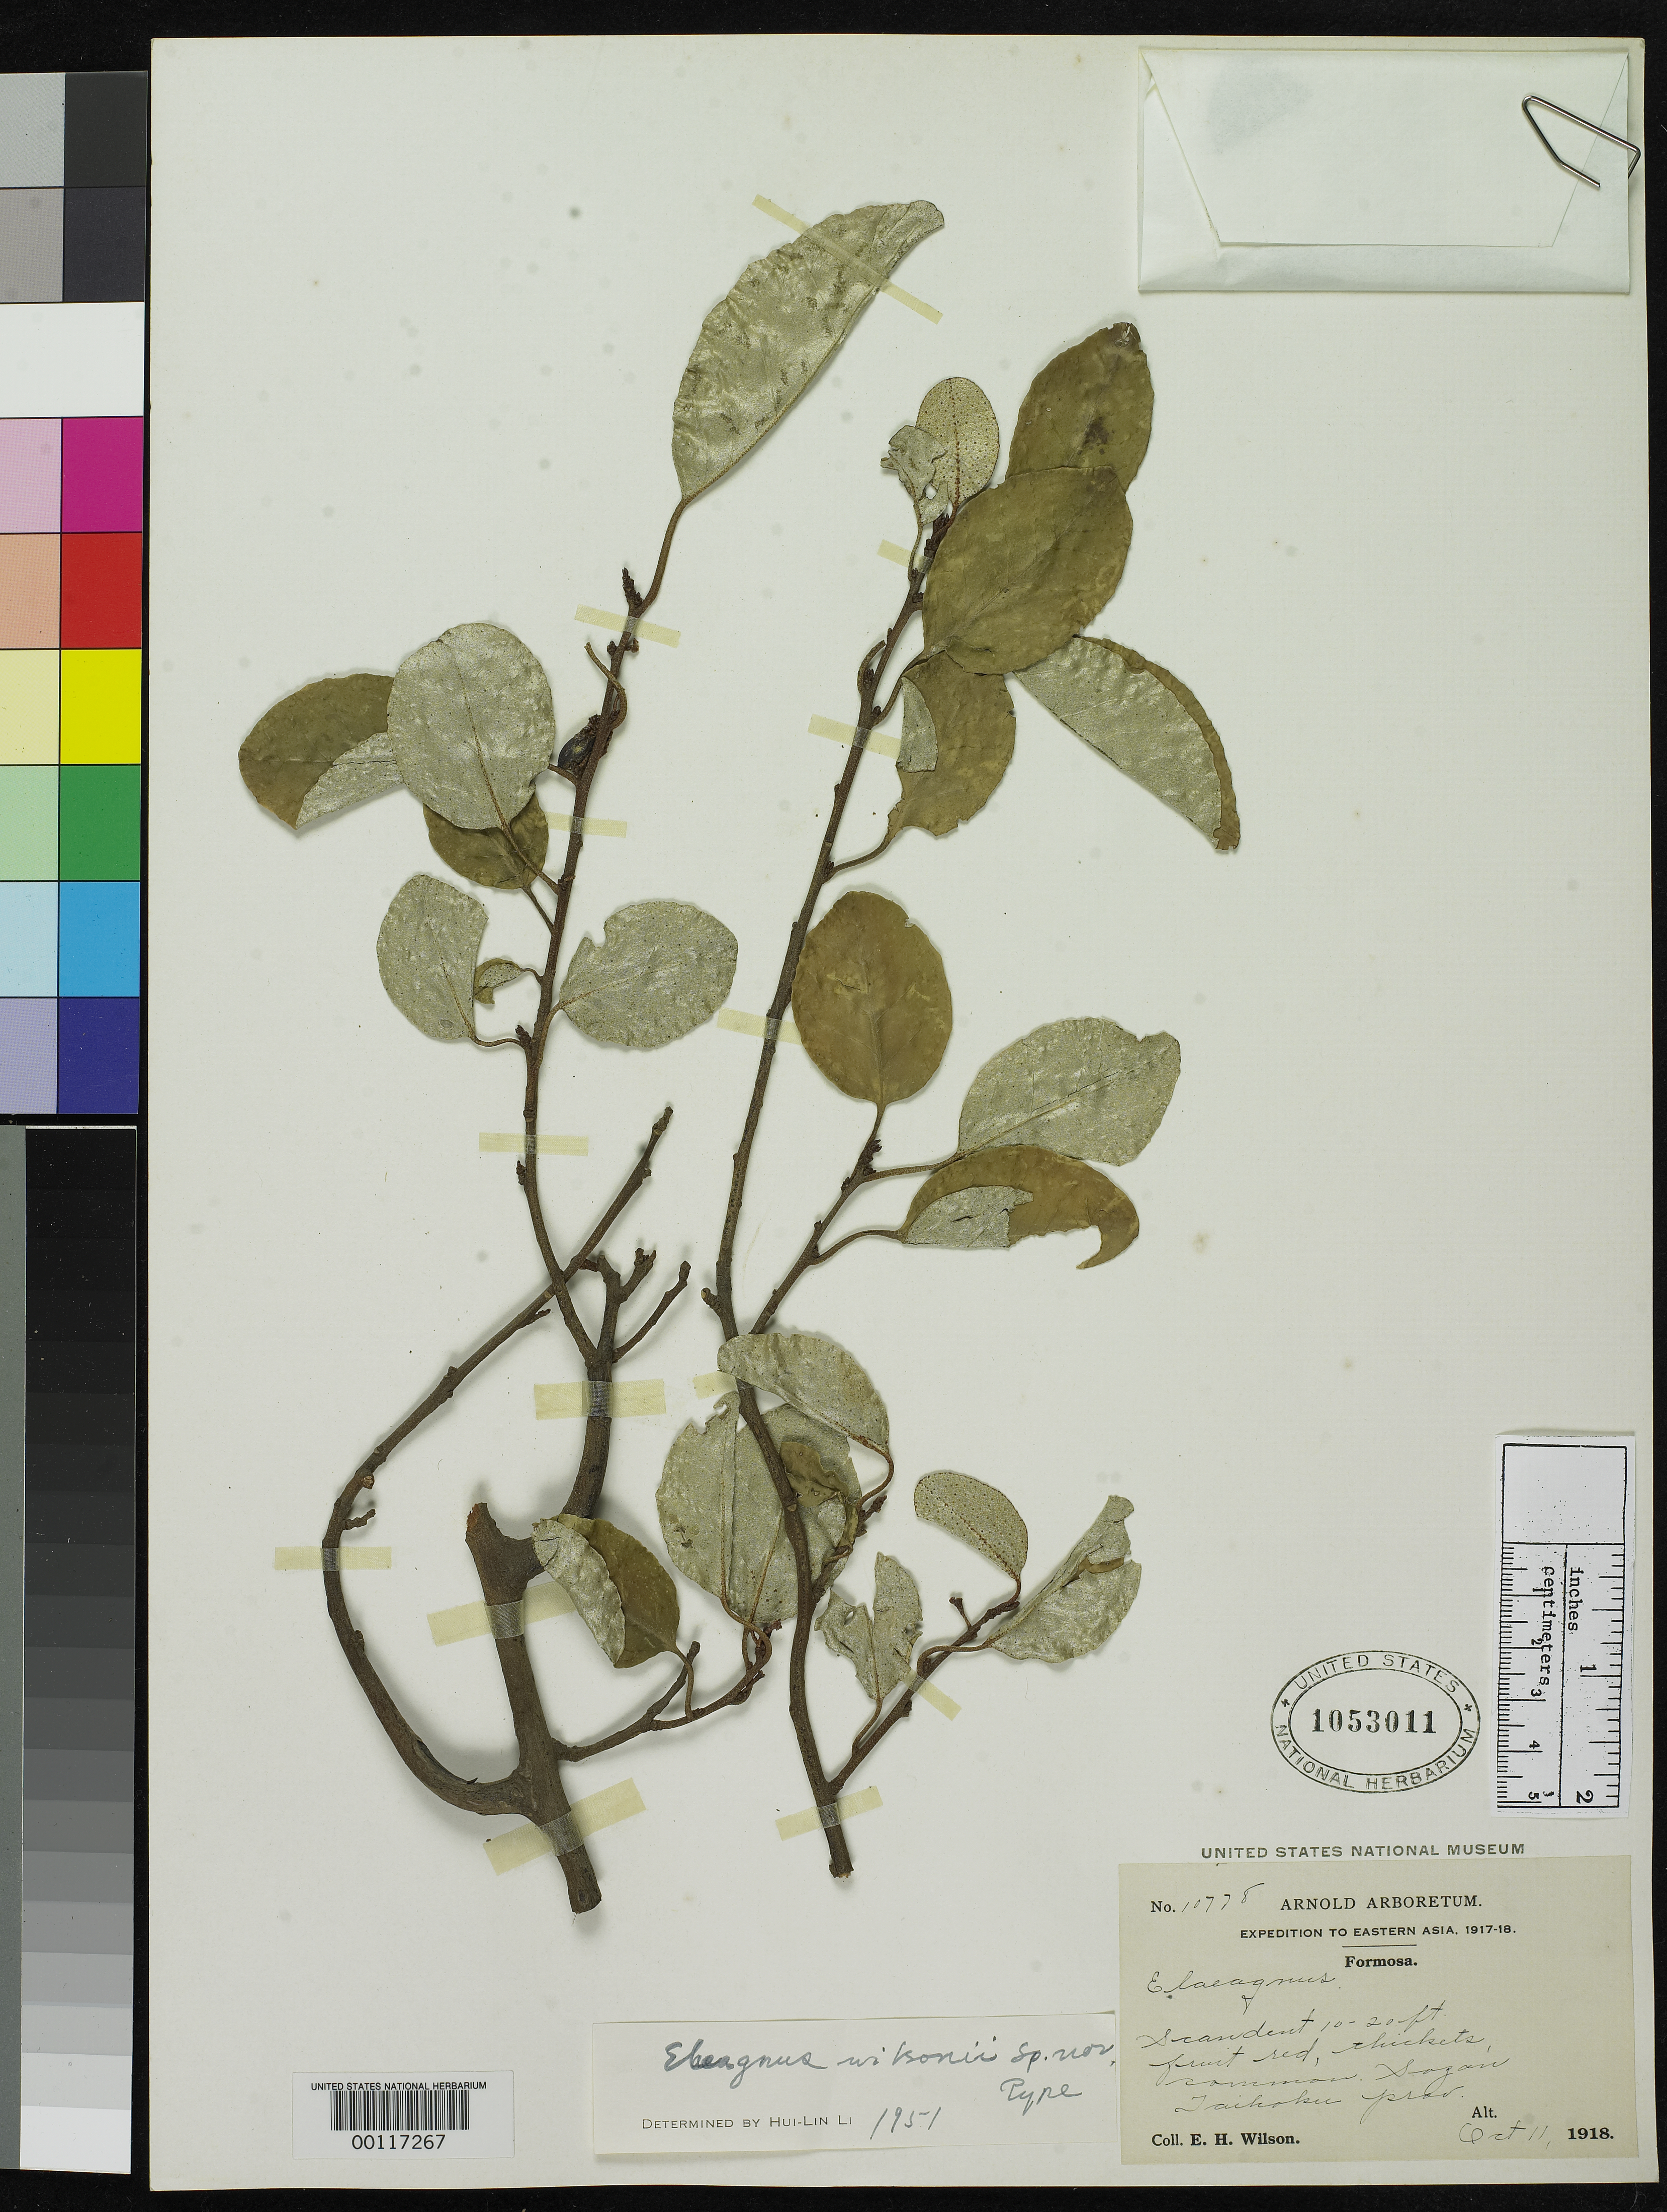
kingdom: Plantae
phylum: Tracheophyta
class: Magnoliopsida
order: Rosales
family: Elaeagnaceae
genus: Elaeagnus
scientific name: Elaeagnus wilsonii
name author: H.L. Li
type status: Holotype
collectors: E. H. Wilson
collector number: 10778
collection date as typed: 11 Oct 1918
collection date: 1918-10-11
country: Taiwan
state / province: Sozan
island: Taiwan [Formosa]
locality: Taihoku-syu.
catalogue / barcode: US 1053011